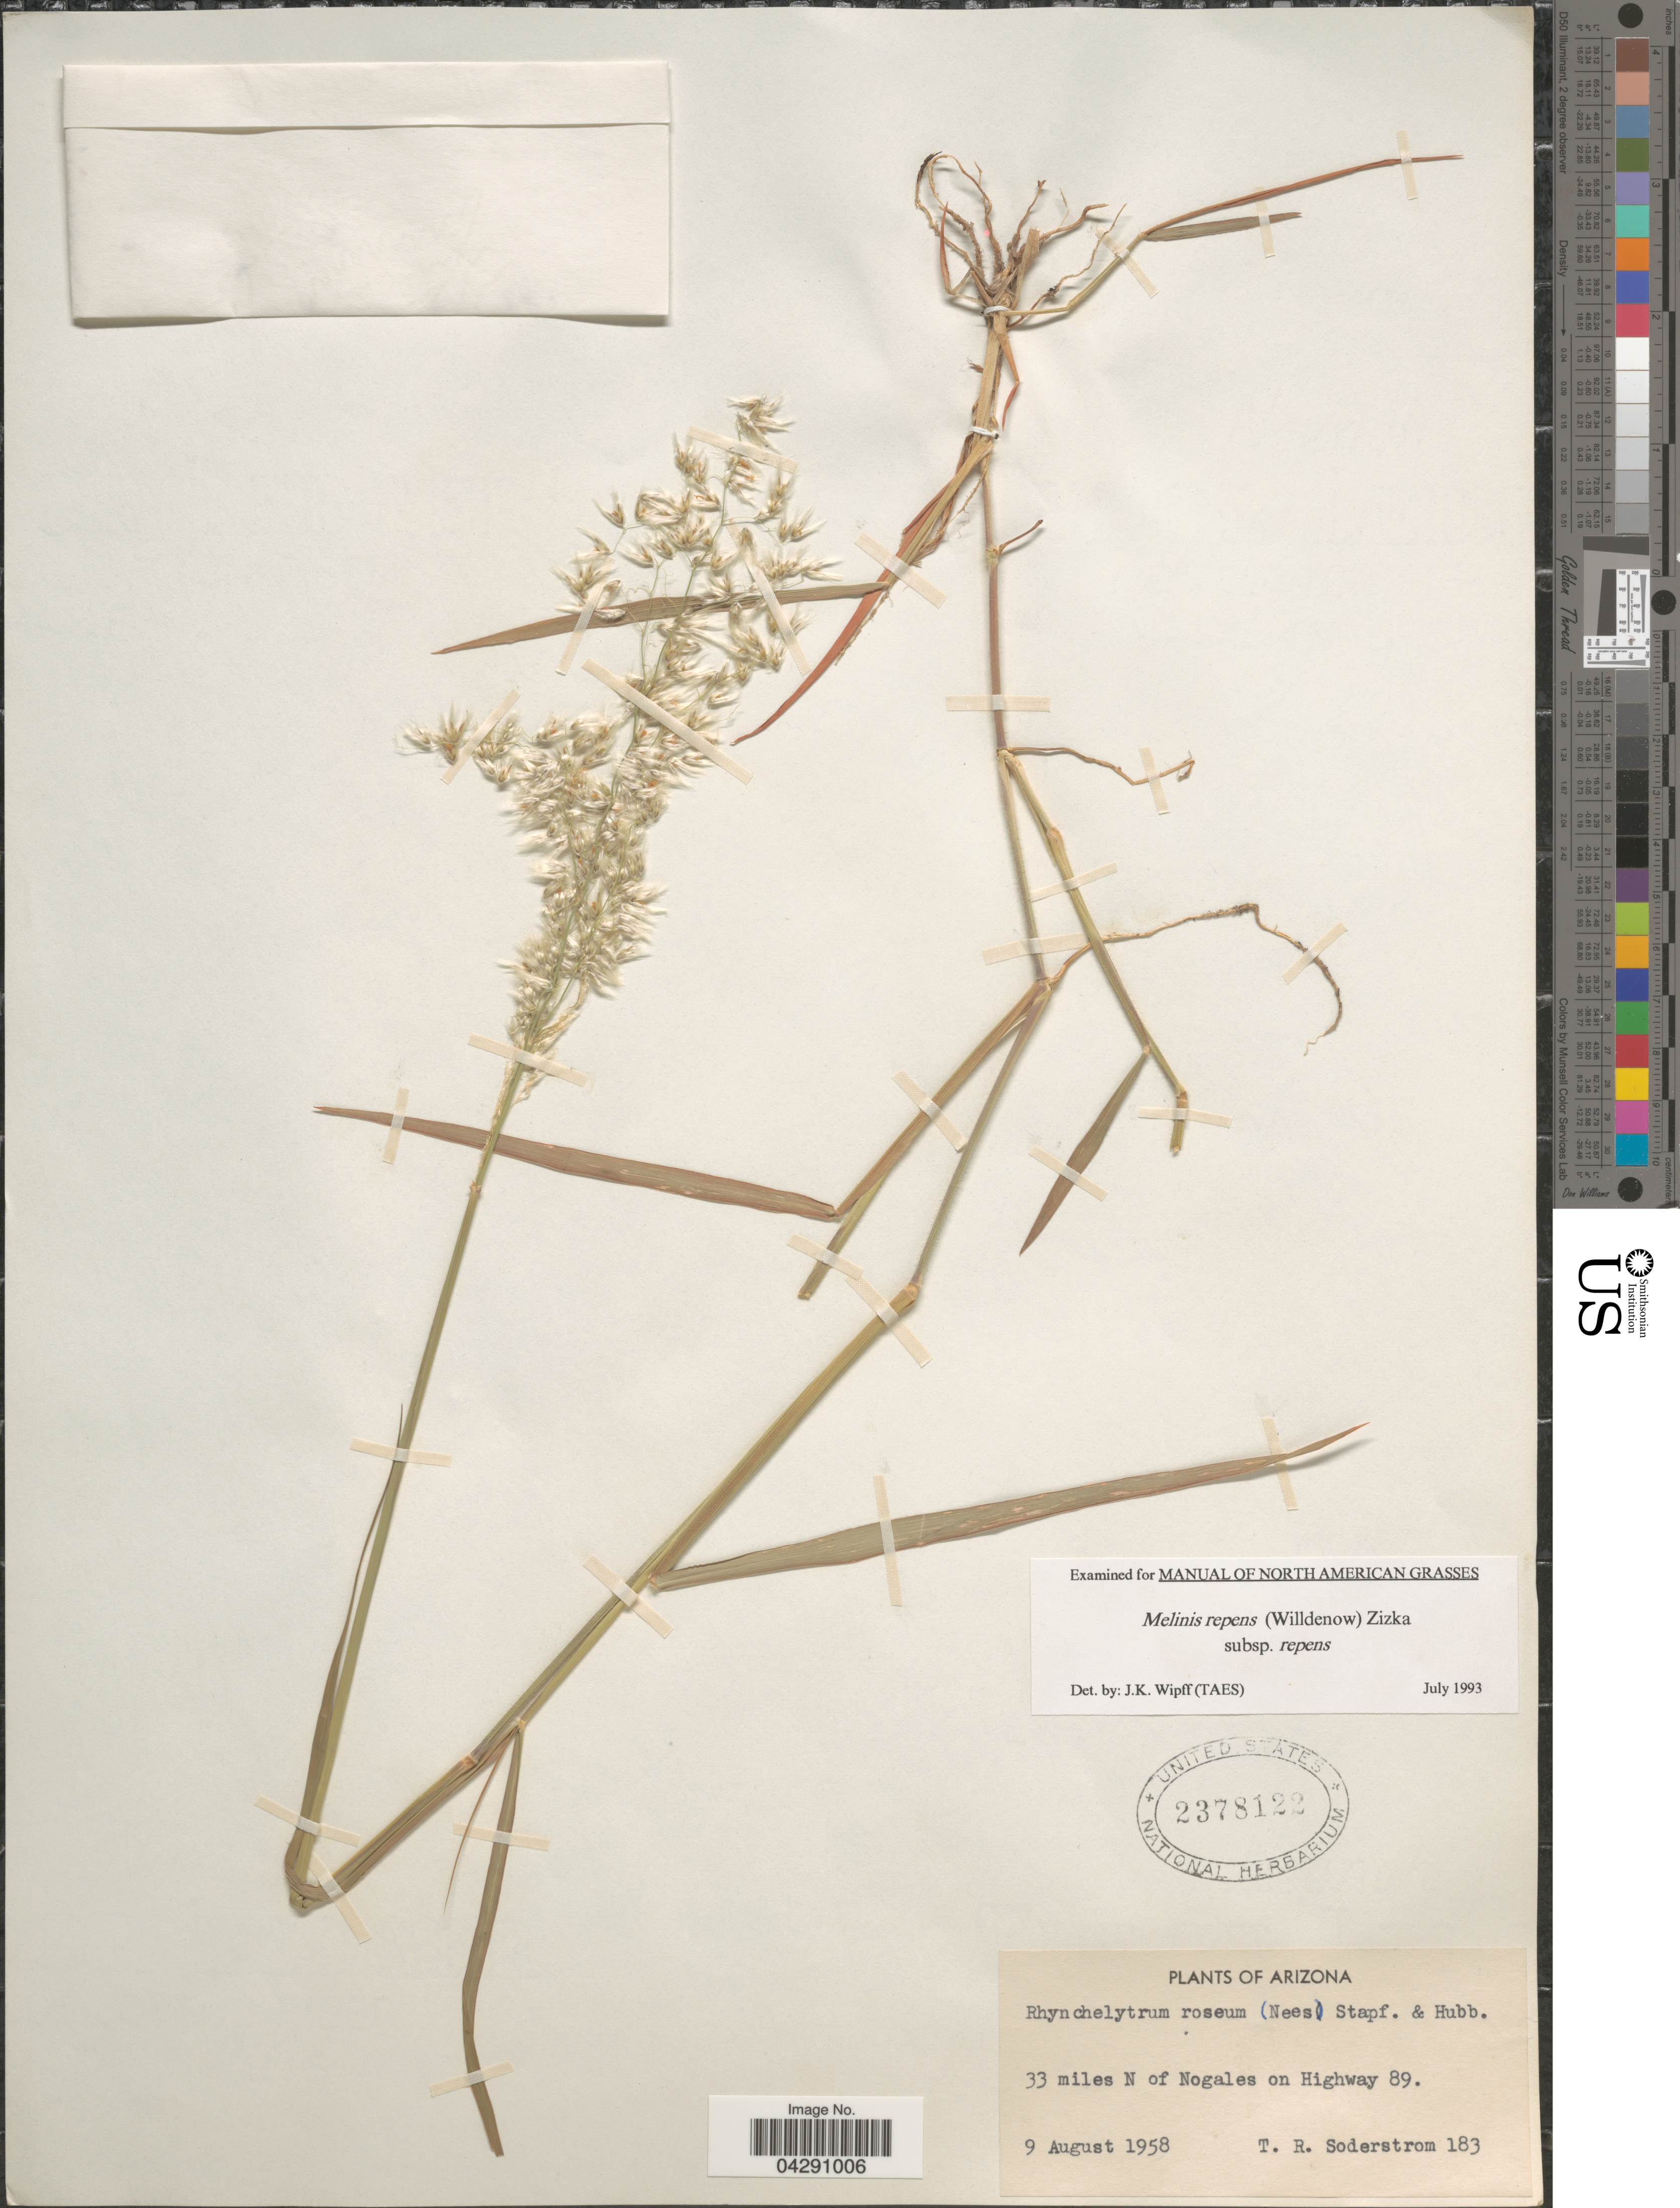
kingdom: Plantae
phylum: Tracheophyta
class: Liliopsida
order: Poales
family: Poaceae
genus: Melinis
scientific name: Melinis repens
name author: (Willd.) Zizka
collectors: T. R. Soderstrom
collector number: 183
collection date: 1958-08-09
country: United States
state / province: Arizona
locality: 33 miles N of Nogales on Highway 89.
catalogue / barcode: US 2378122